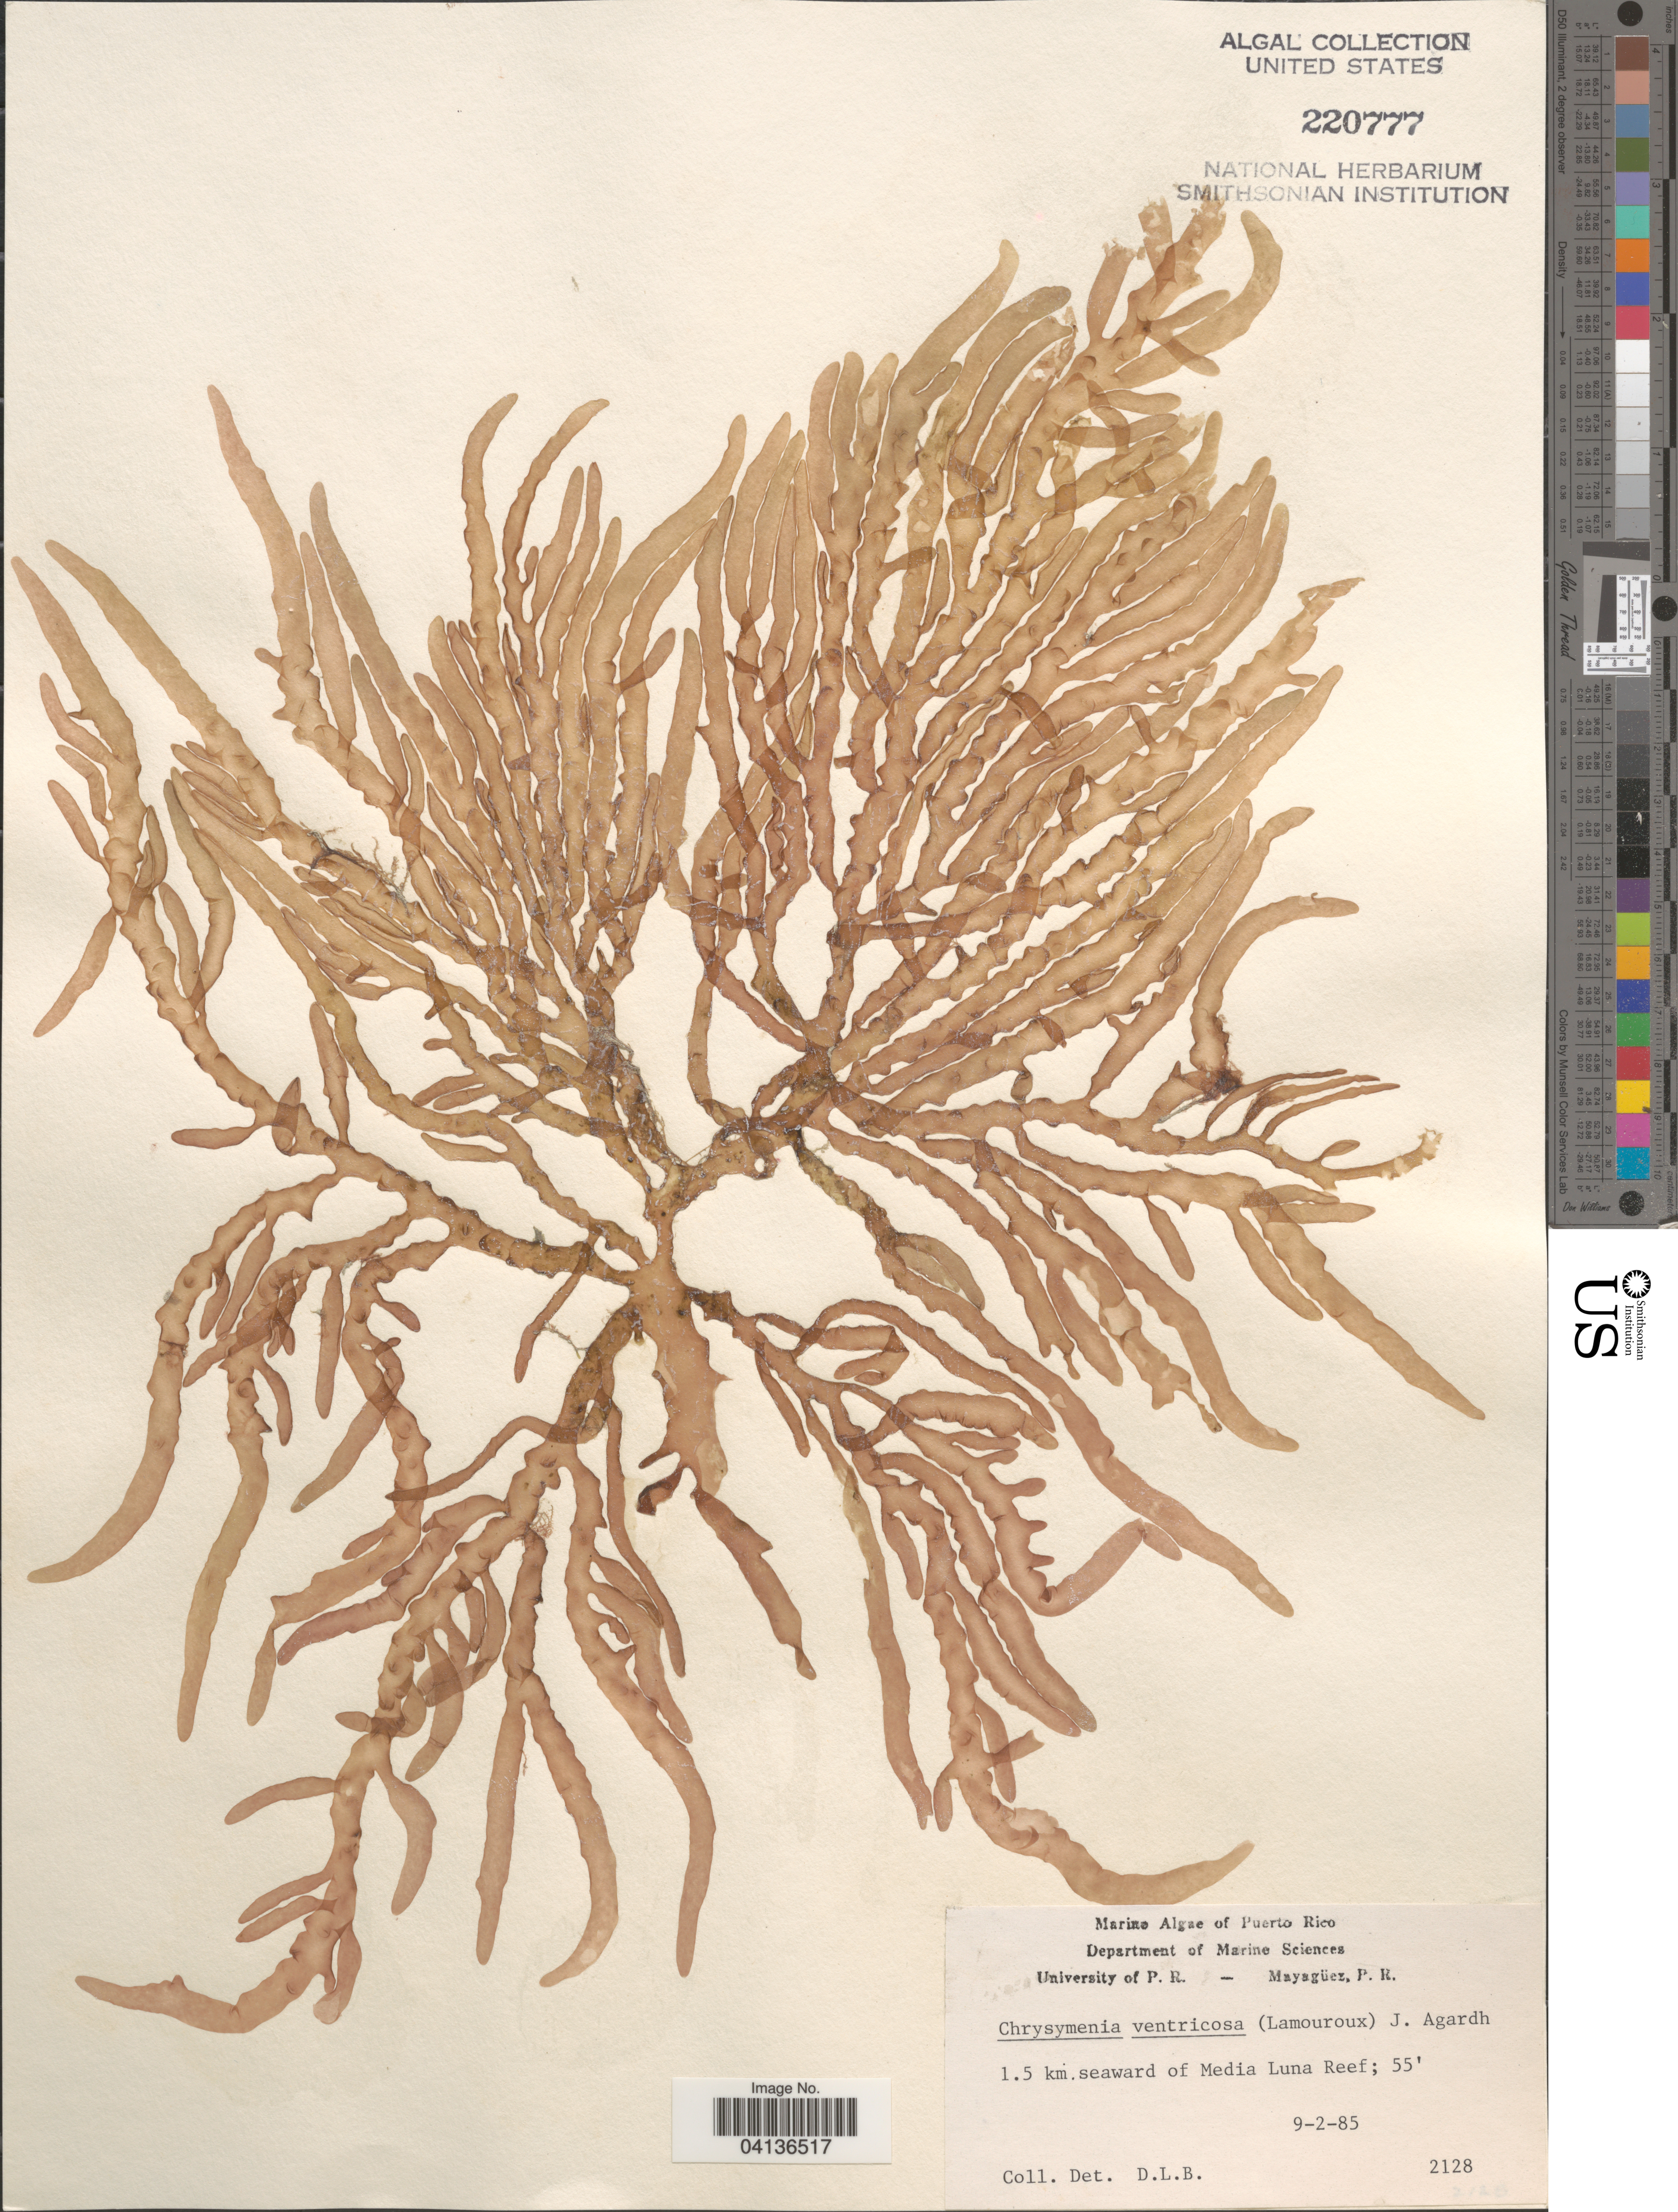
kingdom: Plantae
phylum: Rhodophyta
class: Florideophyceae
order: Rhodymeniales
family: Rhodymeniaceae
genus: Chrysymenia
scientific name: Chrysymenia ventricosa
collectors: D. L. B.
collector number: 2128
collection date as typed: Transcribed d/m/y: 9/2/85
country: Puerto Rico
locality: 1.5 km seaward Media Luna Reef, La Parguera.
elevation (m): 17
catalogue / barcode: US 220777